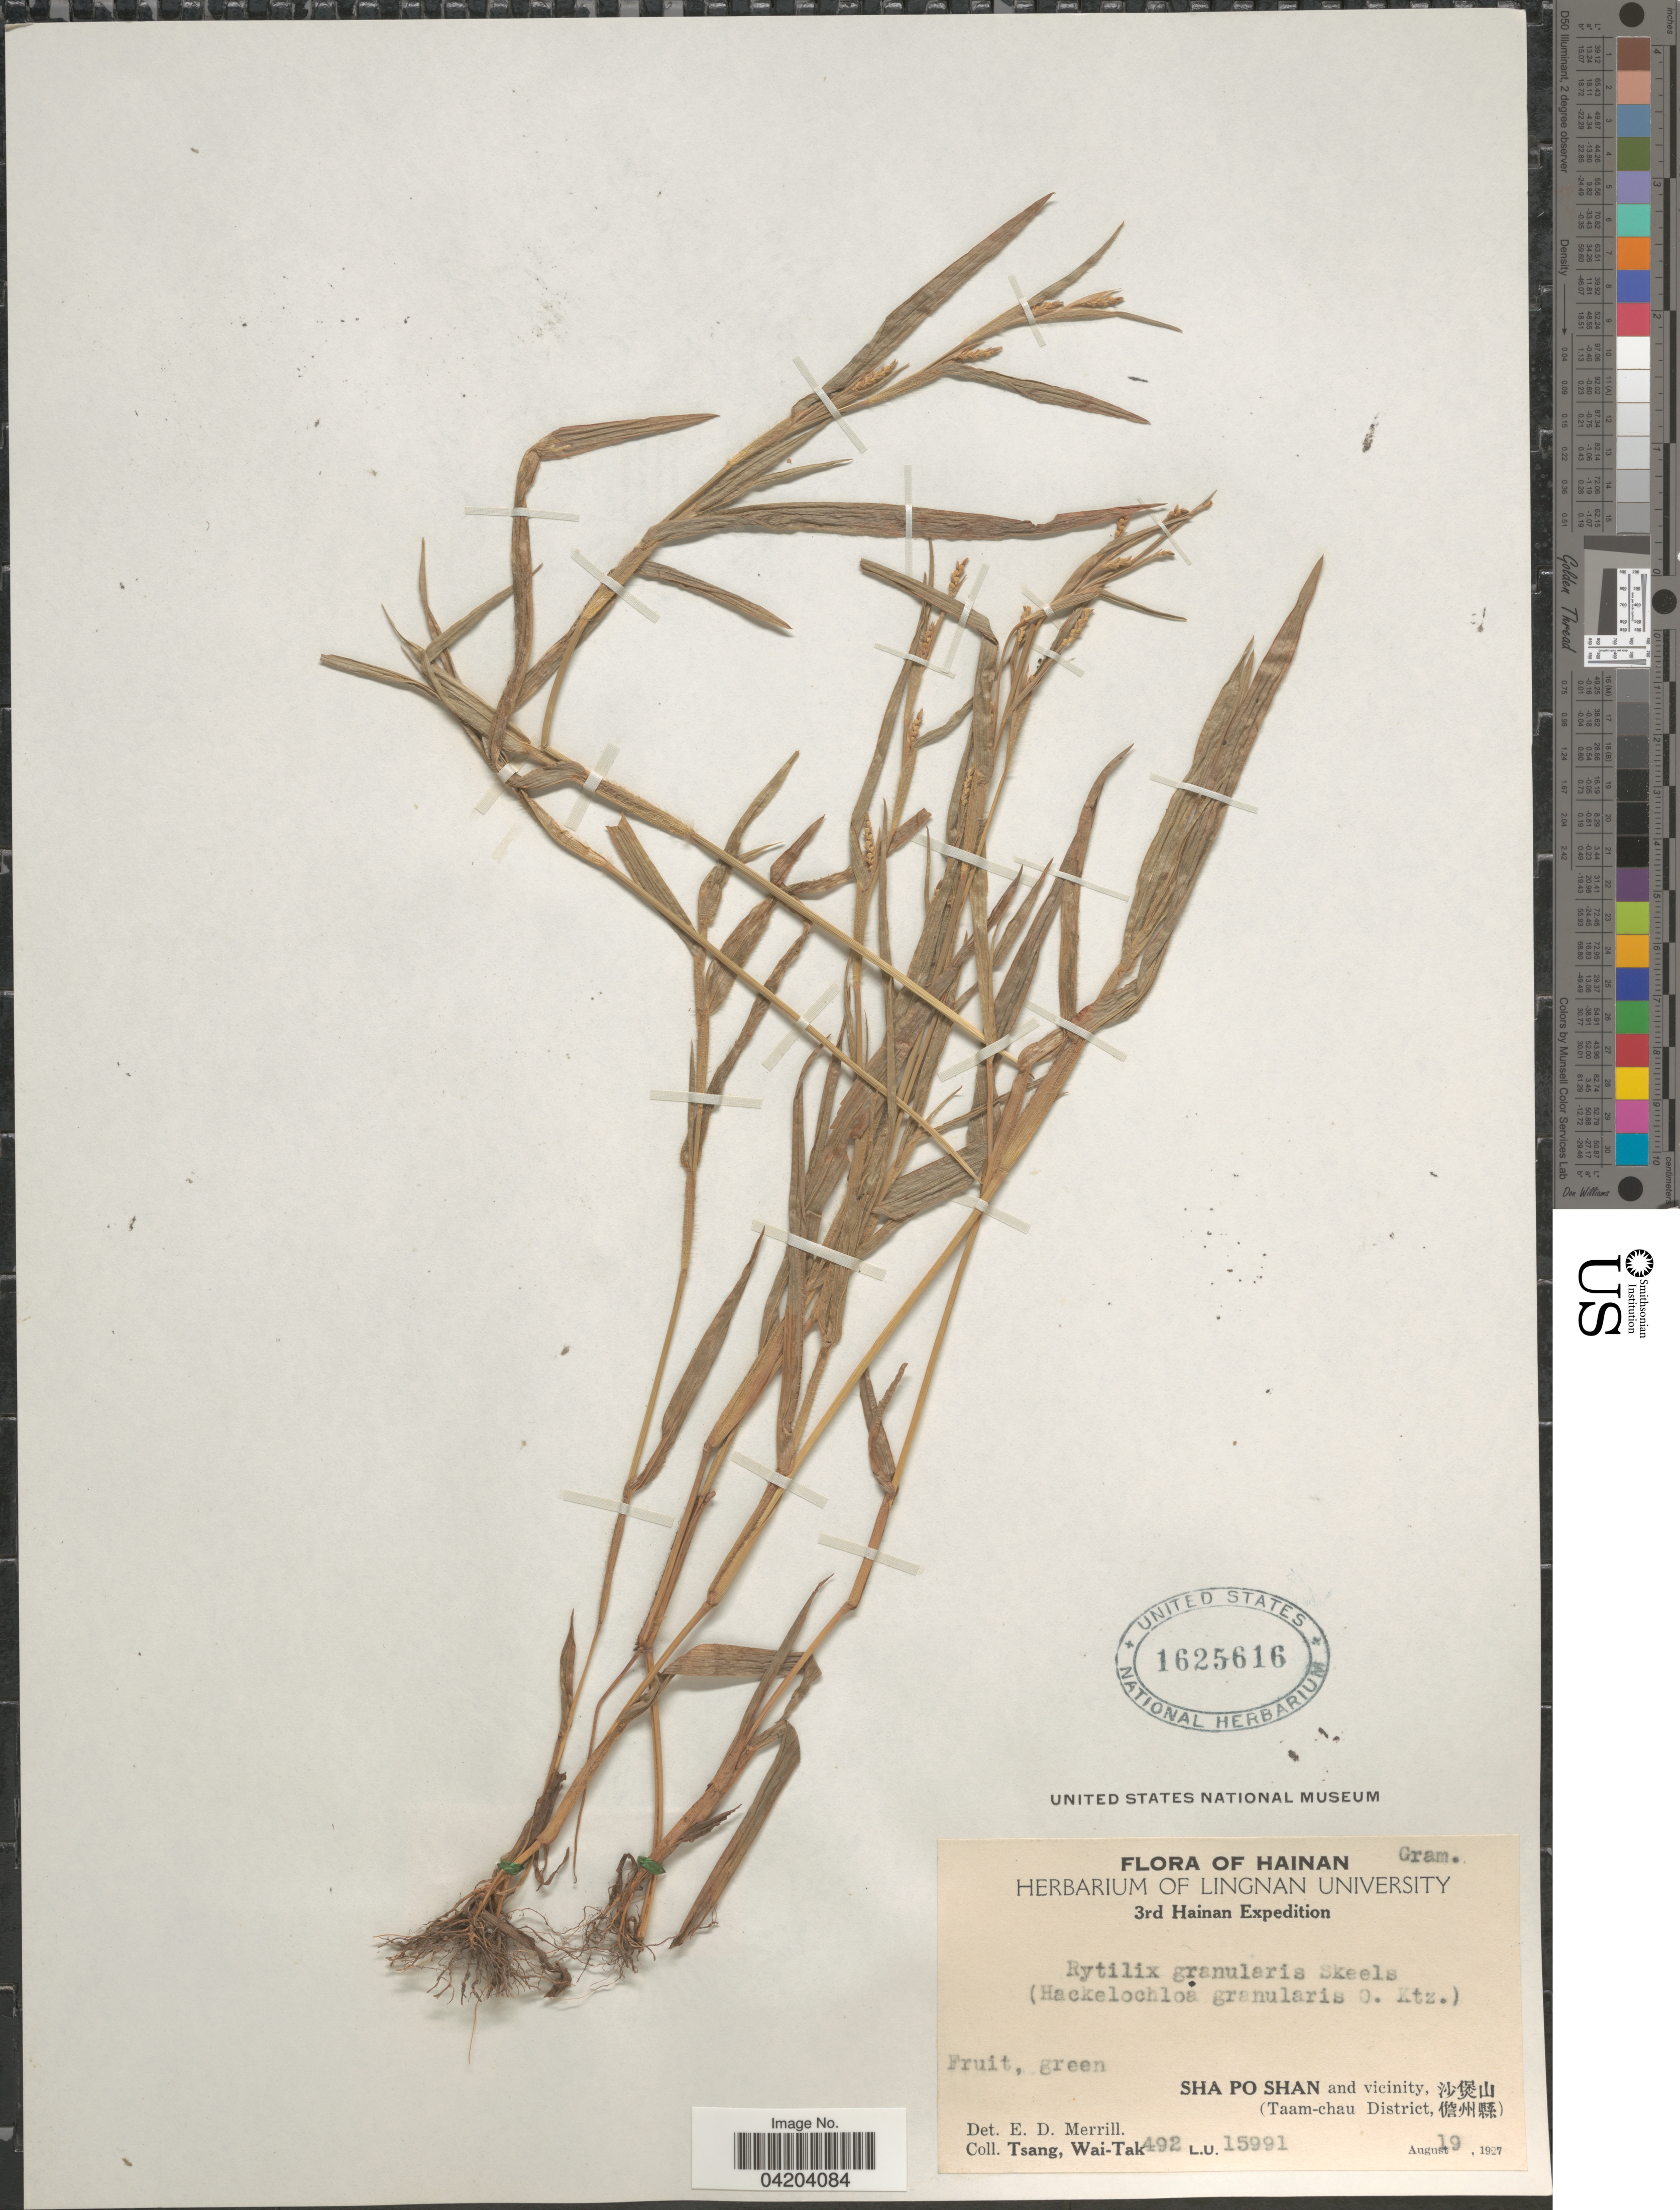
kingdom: Plantae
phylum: Tracheophyta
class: Liliopsida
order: Poales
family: Poaceae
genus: Mnesithea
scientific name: Mnesithea granularis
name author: (L.) de Koning & Sosef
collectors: W. T. Tsang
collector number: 492L.U.15991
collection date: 1927-08-19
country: China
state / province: Hainan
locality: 3rd Hainan E[Foreign script]pedition. Sha Po Shan and vicinity, [Foreign script] (Taam-chau District, [Foreign script]).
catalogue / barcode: US 1625616